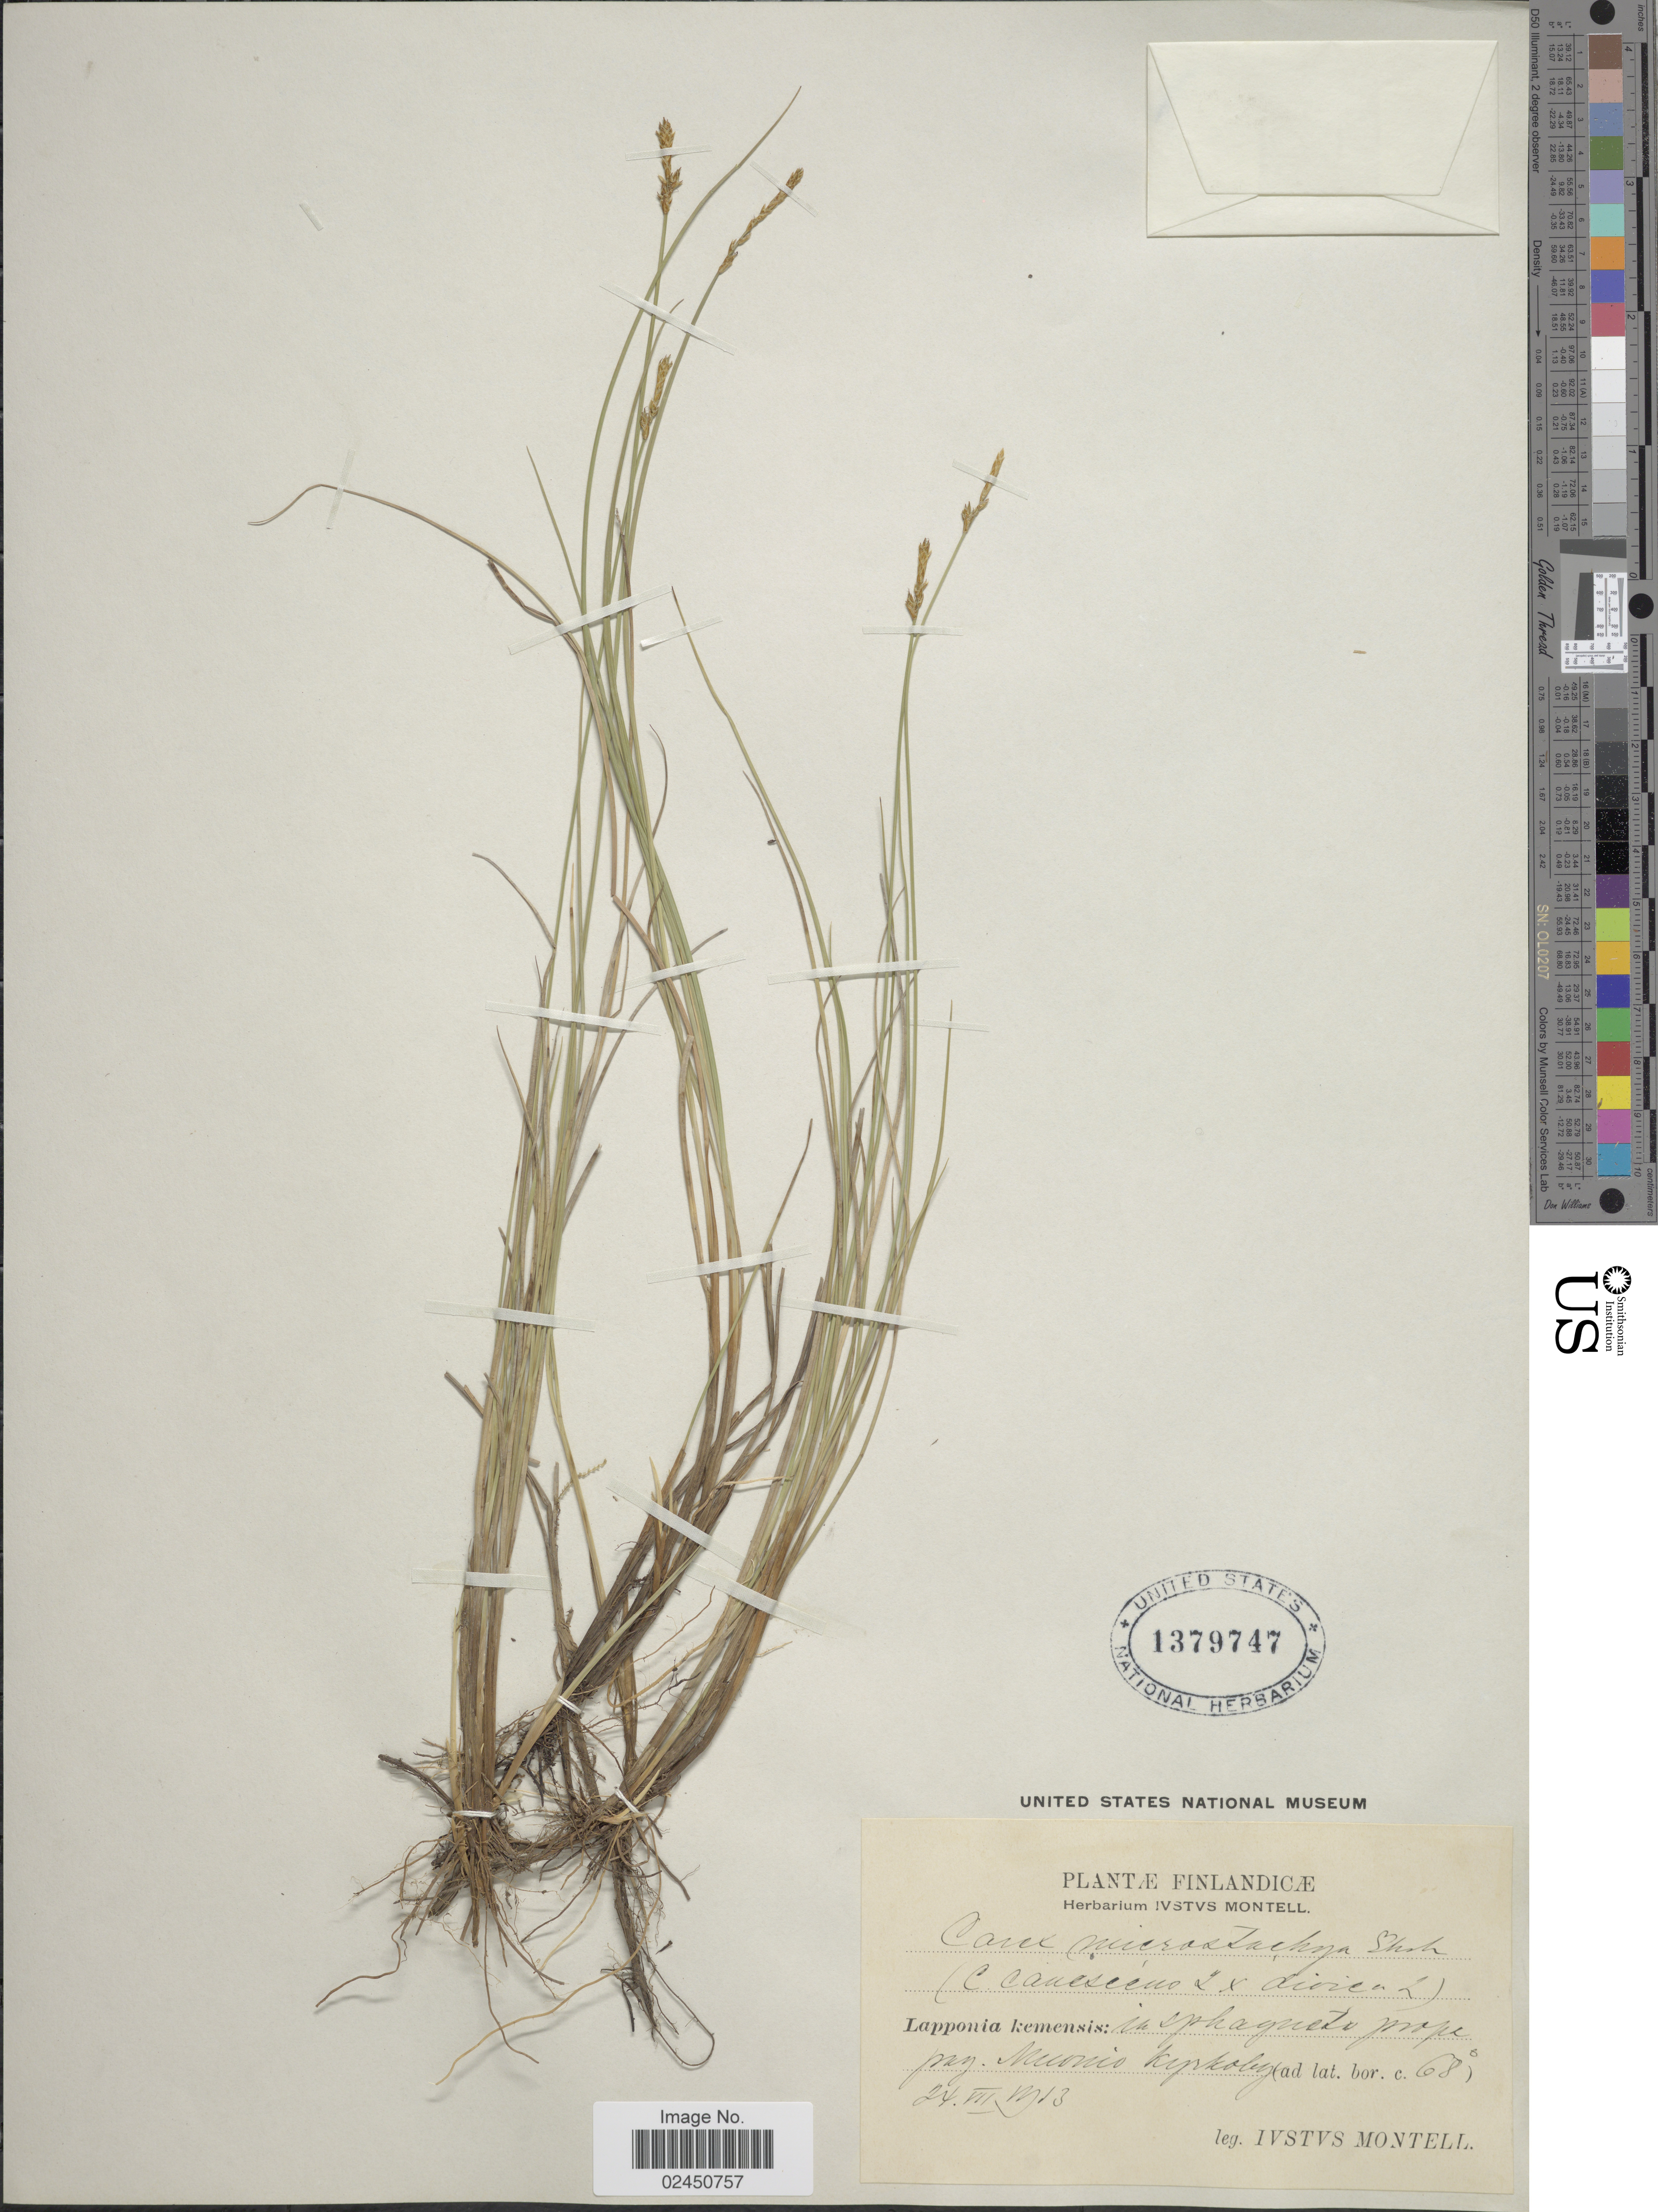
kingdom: Plantae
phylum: Tracheophyta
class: Liliopsida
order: Poales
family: Cyperaceae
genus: Carex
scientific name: Carex x microstachya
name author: Ehrh.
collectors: I. Montell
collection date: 1913-07-24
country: Finland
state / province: Lappi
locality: Muonio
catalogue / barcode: US 1379747